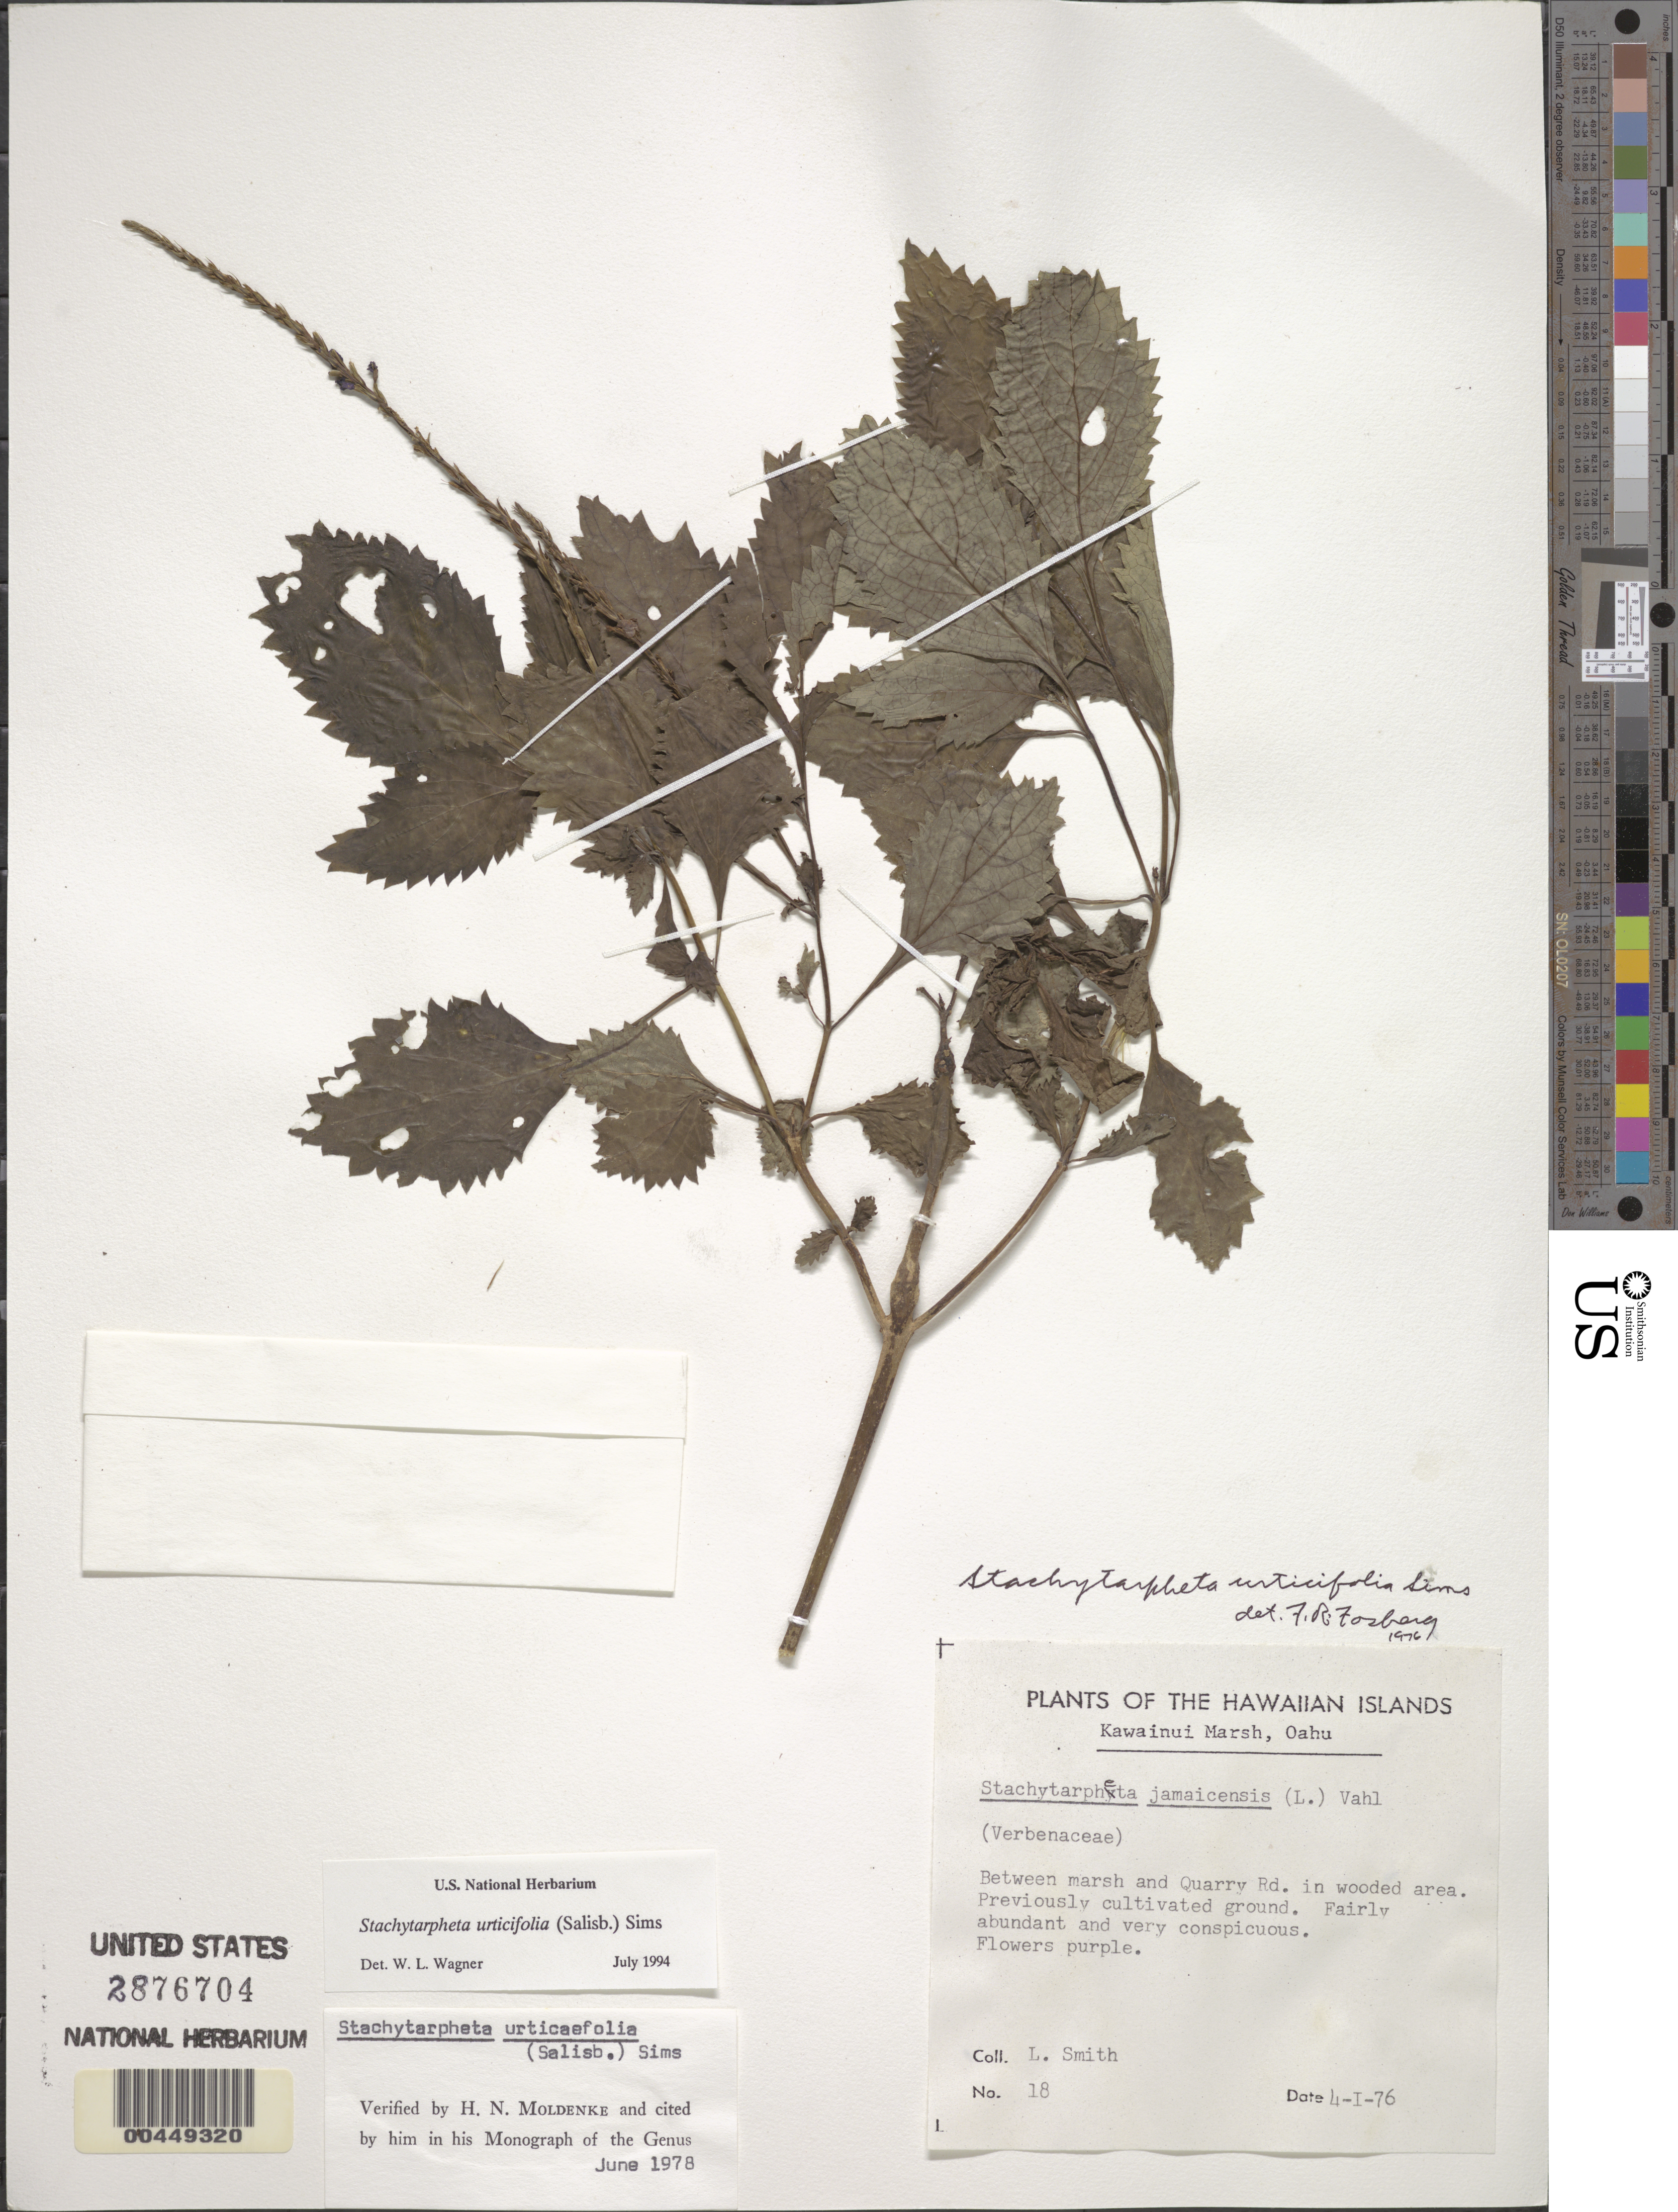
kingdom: Plantae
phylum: Tracheophyta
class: Magnoliopsida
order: Lamiales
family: Verbenaceae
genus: Stachytarpheta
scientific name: Stachytarpheta urticifolia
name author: Sims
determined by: Wagner, W. L., (BOT), Smithsonian Institution - National Museum of Natural History (UNITED STATES)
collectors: L. Smith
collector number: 18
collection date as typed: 4 Jan 1976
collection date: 1976-01-04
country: United States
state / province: Hawaii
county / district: Honolulu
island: Oahu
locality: Kawainui Marsh, between marsh & Quarry Rd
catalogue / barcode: US 2876704